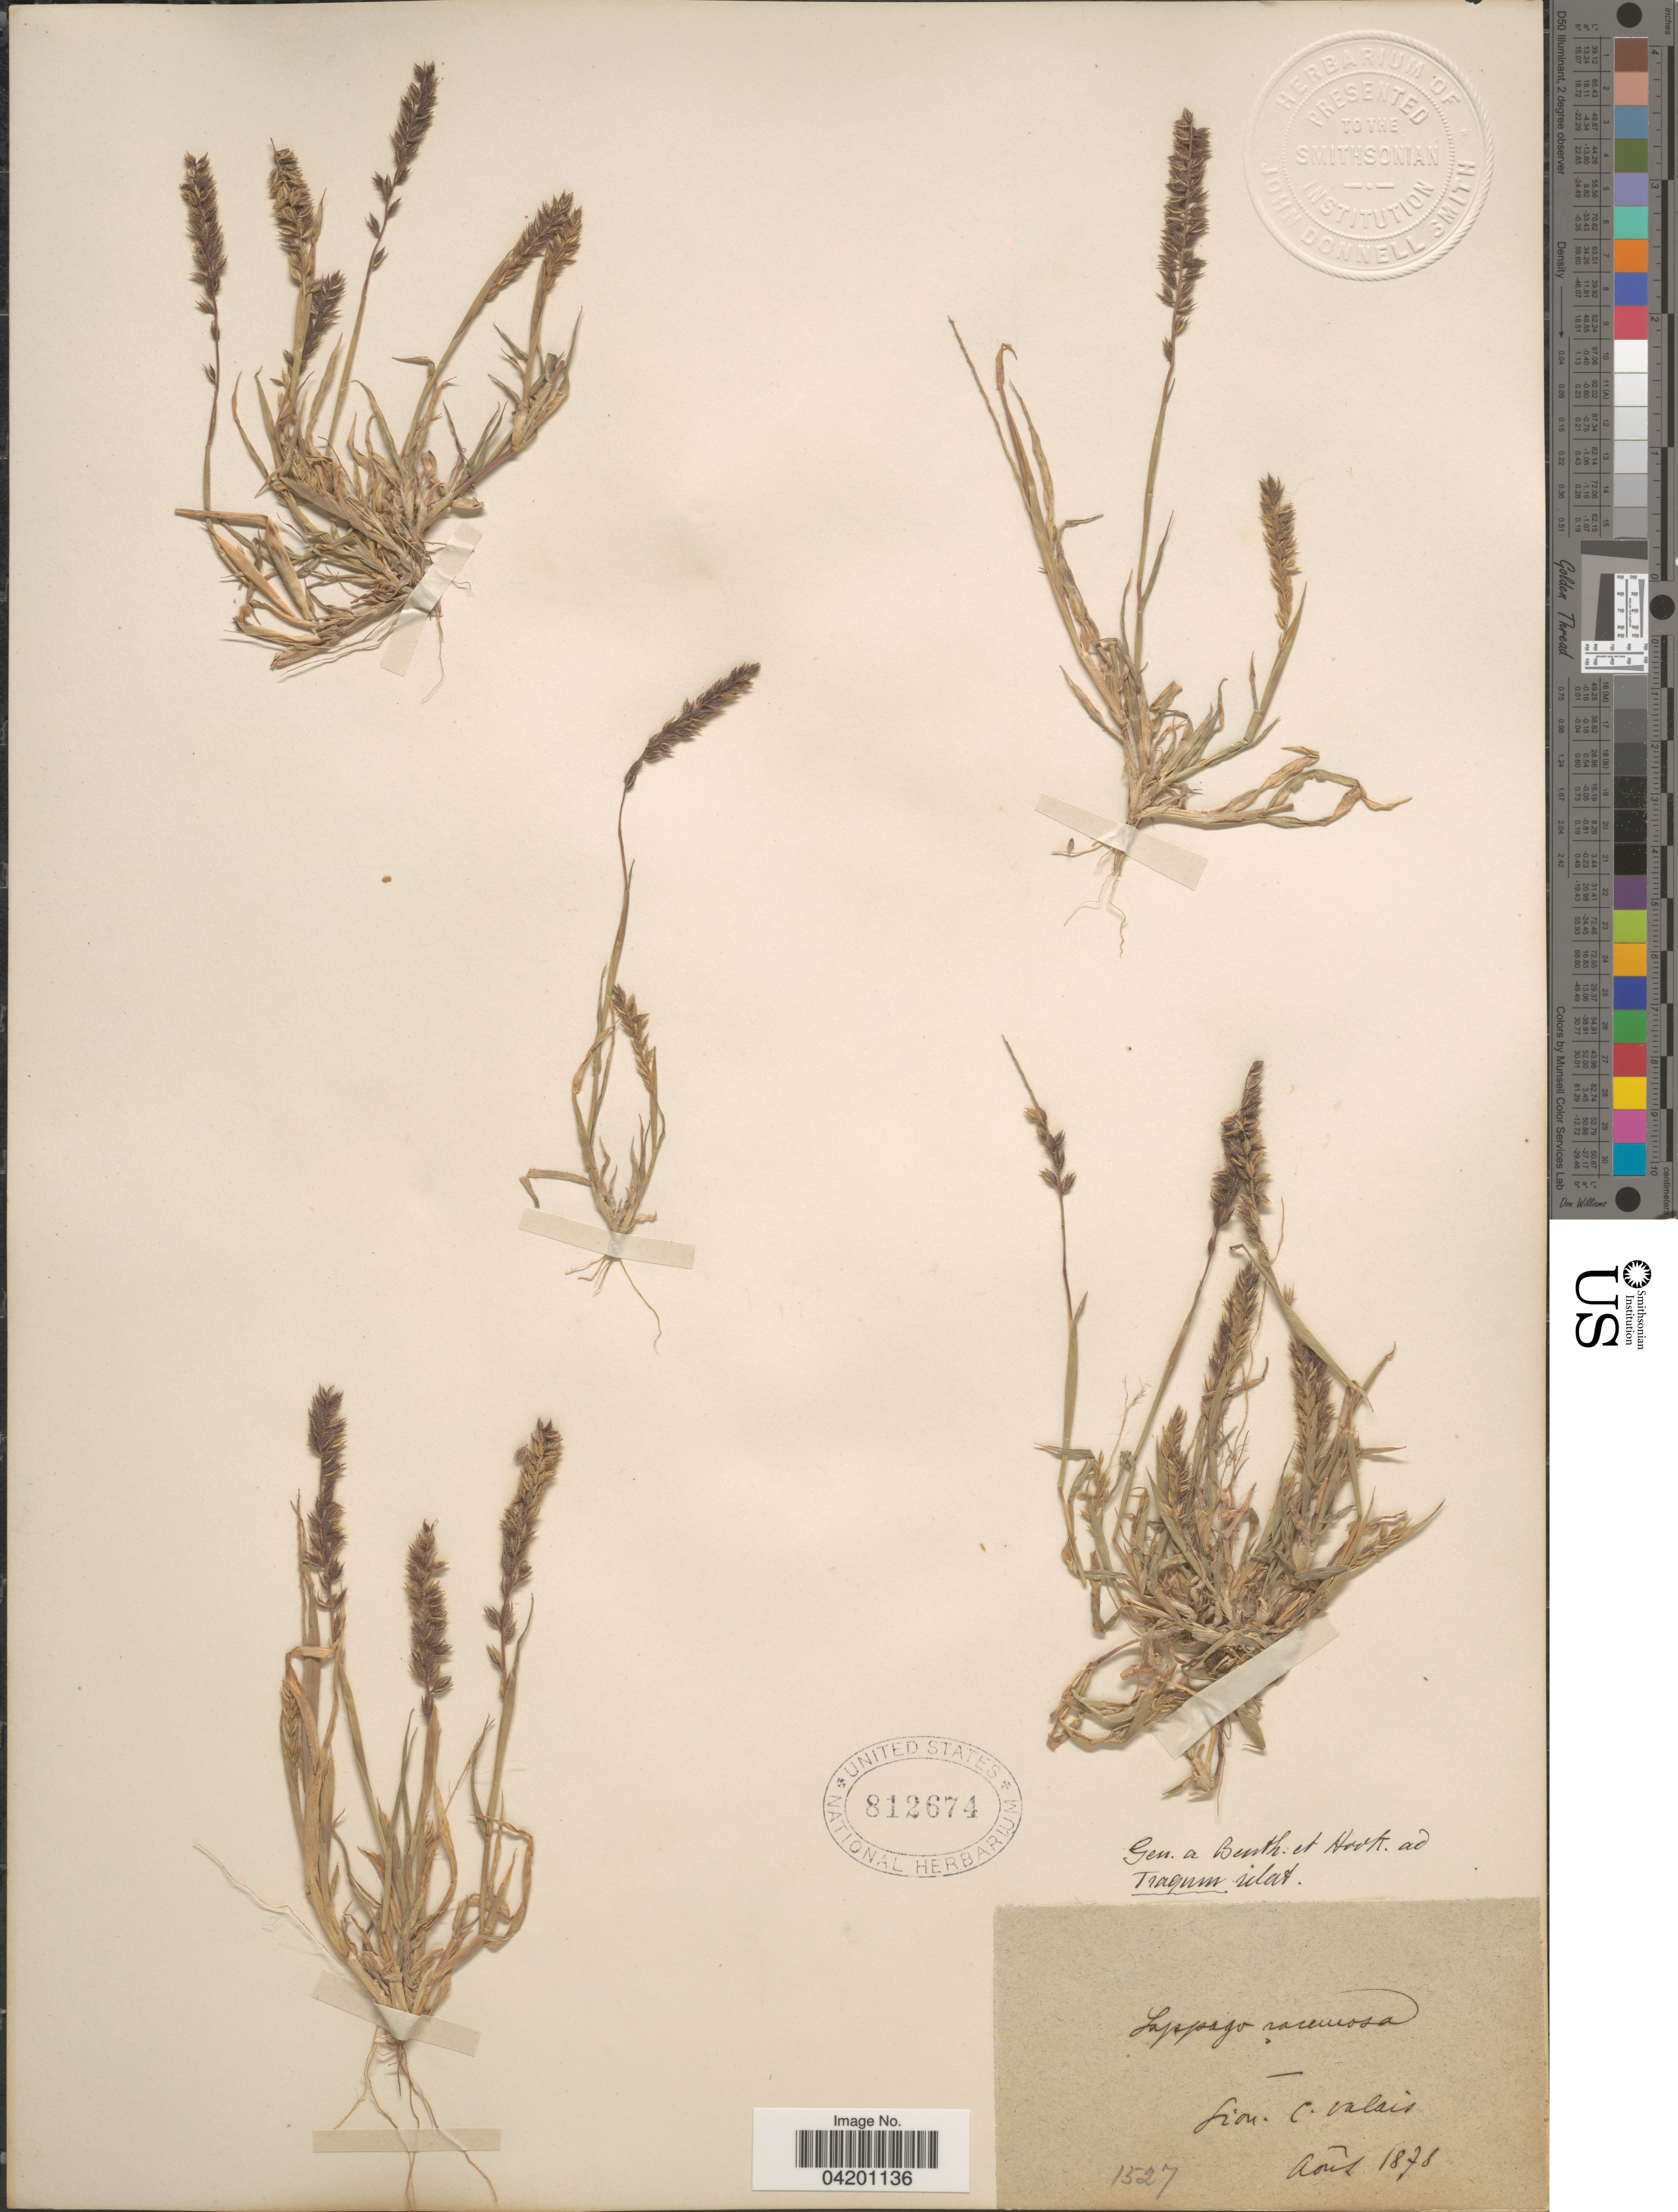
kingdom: Plantae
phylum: Tracheophyta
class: Liliopsida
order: Poales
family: Poaceae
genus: Tragus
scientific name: Tragus racemosus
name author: (L.) All.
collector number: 1527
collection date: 1878-08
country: Switzerland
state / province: Valais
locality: Sion. C. Valais.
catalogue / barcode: US 812674